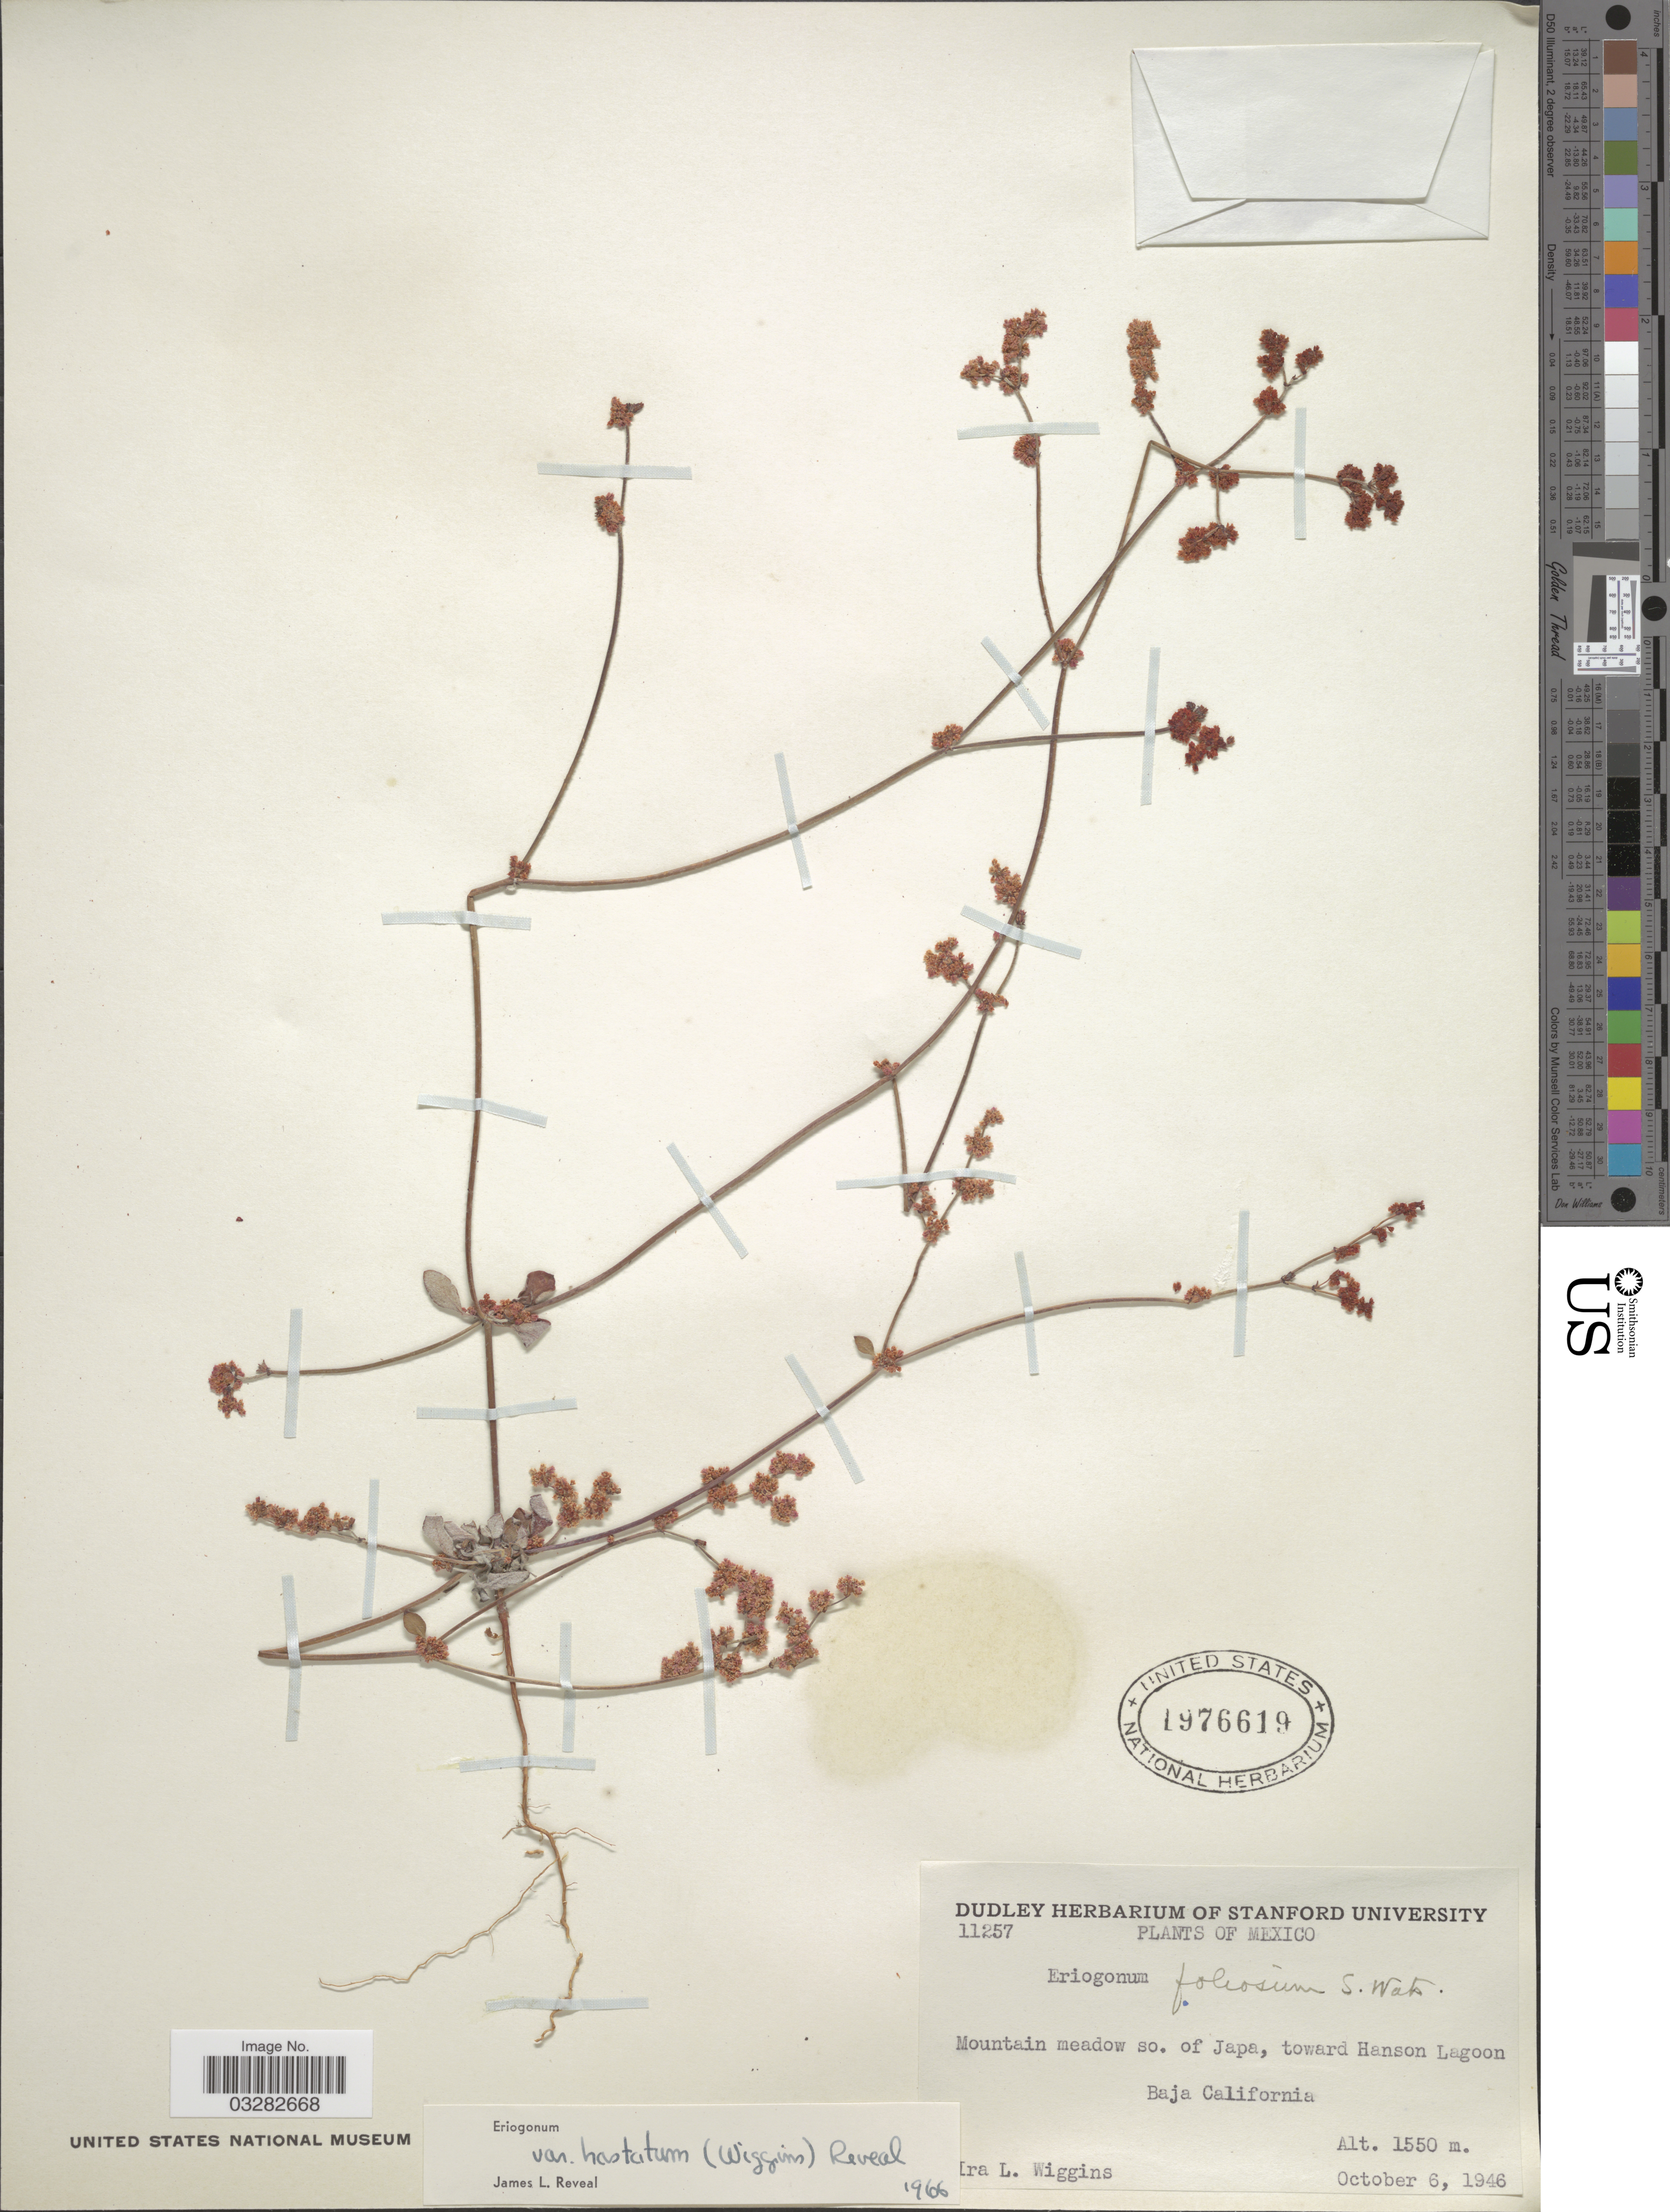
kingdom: Plantae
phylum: Tracheophyta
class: Magnoliopsida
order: Caryophyllales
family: Polygonaceae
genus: Eriogonum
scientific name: Eriogonum hastatum Wiggins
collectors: I. L. Wiggins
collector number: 11257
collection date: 1946-10-06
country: Mexico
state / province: Baja California Norte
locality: Mountain meadow so. of Japa, toward Hanson Lagoon.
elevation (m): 1550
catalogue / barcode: US 1976619